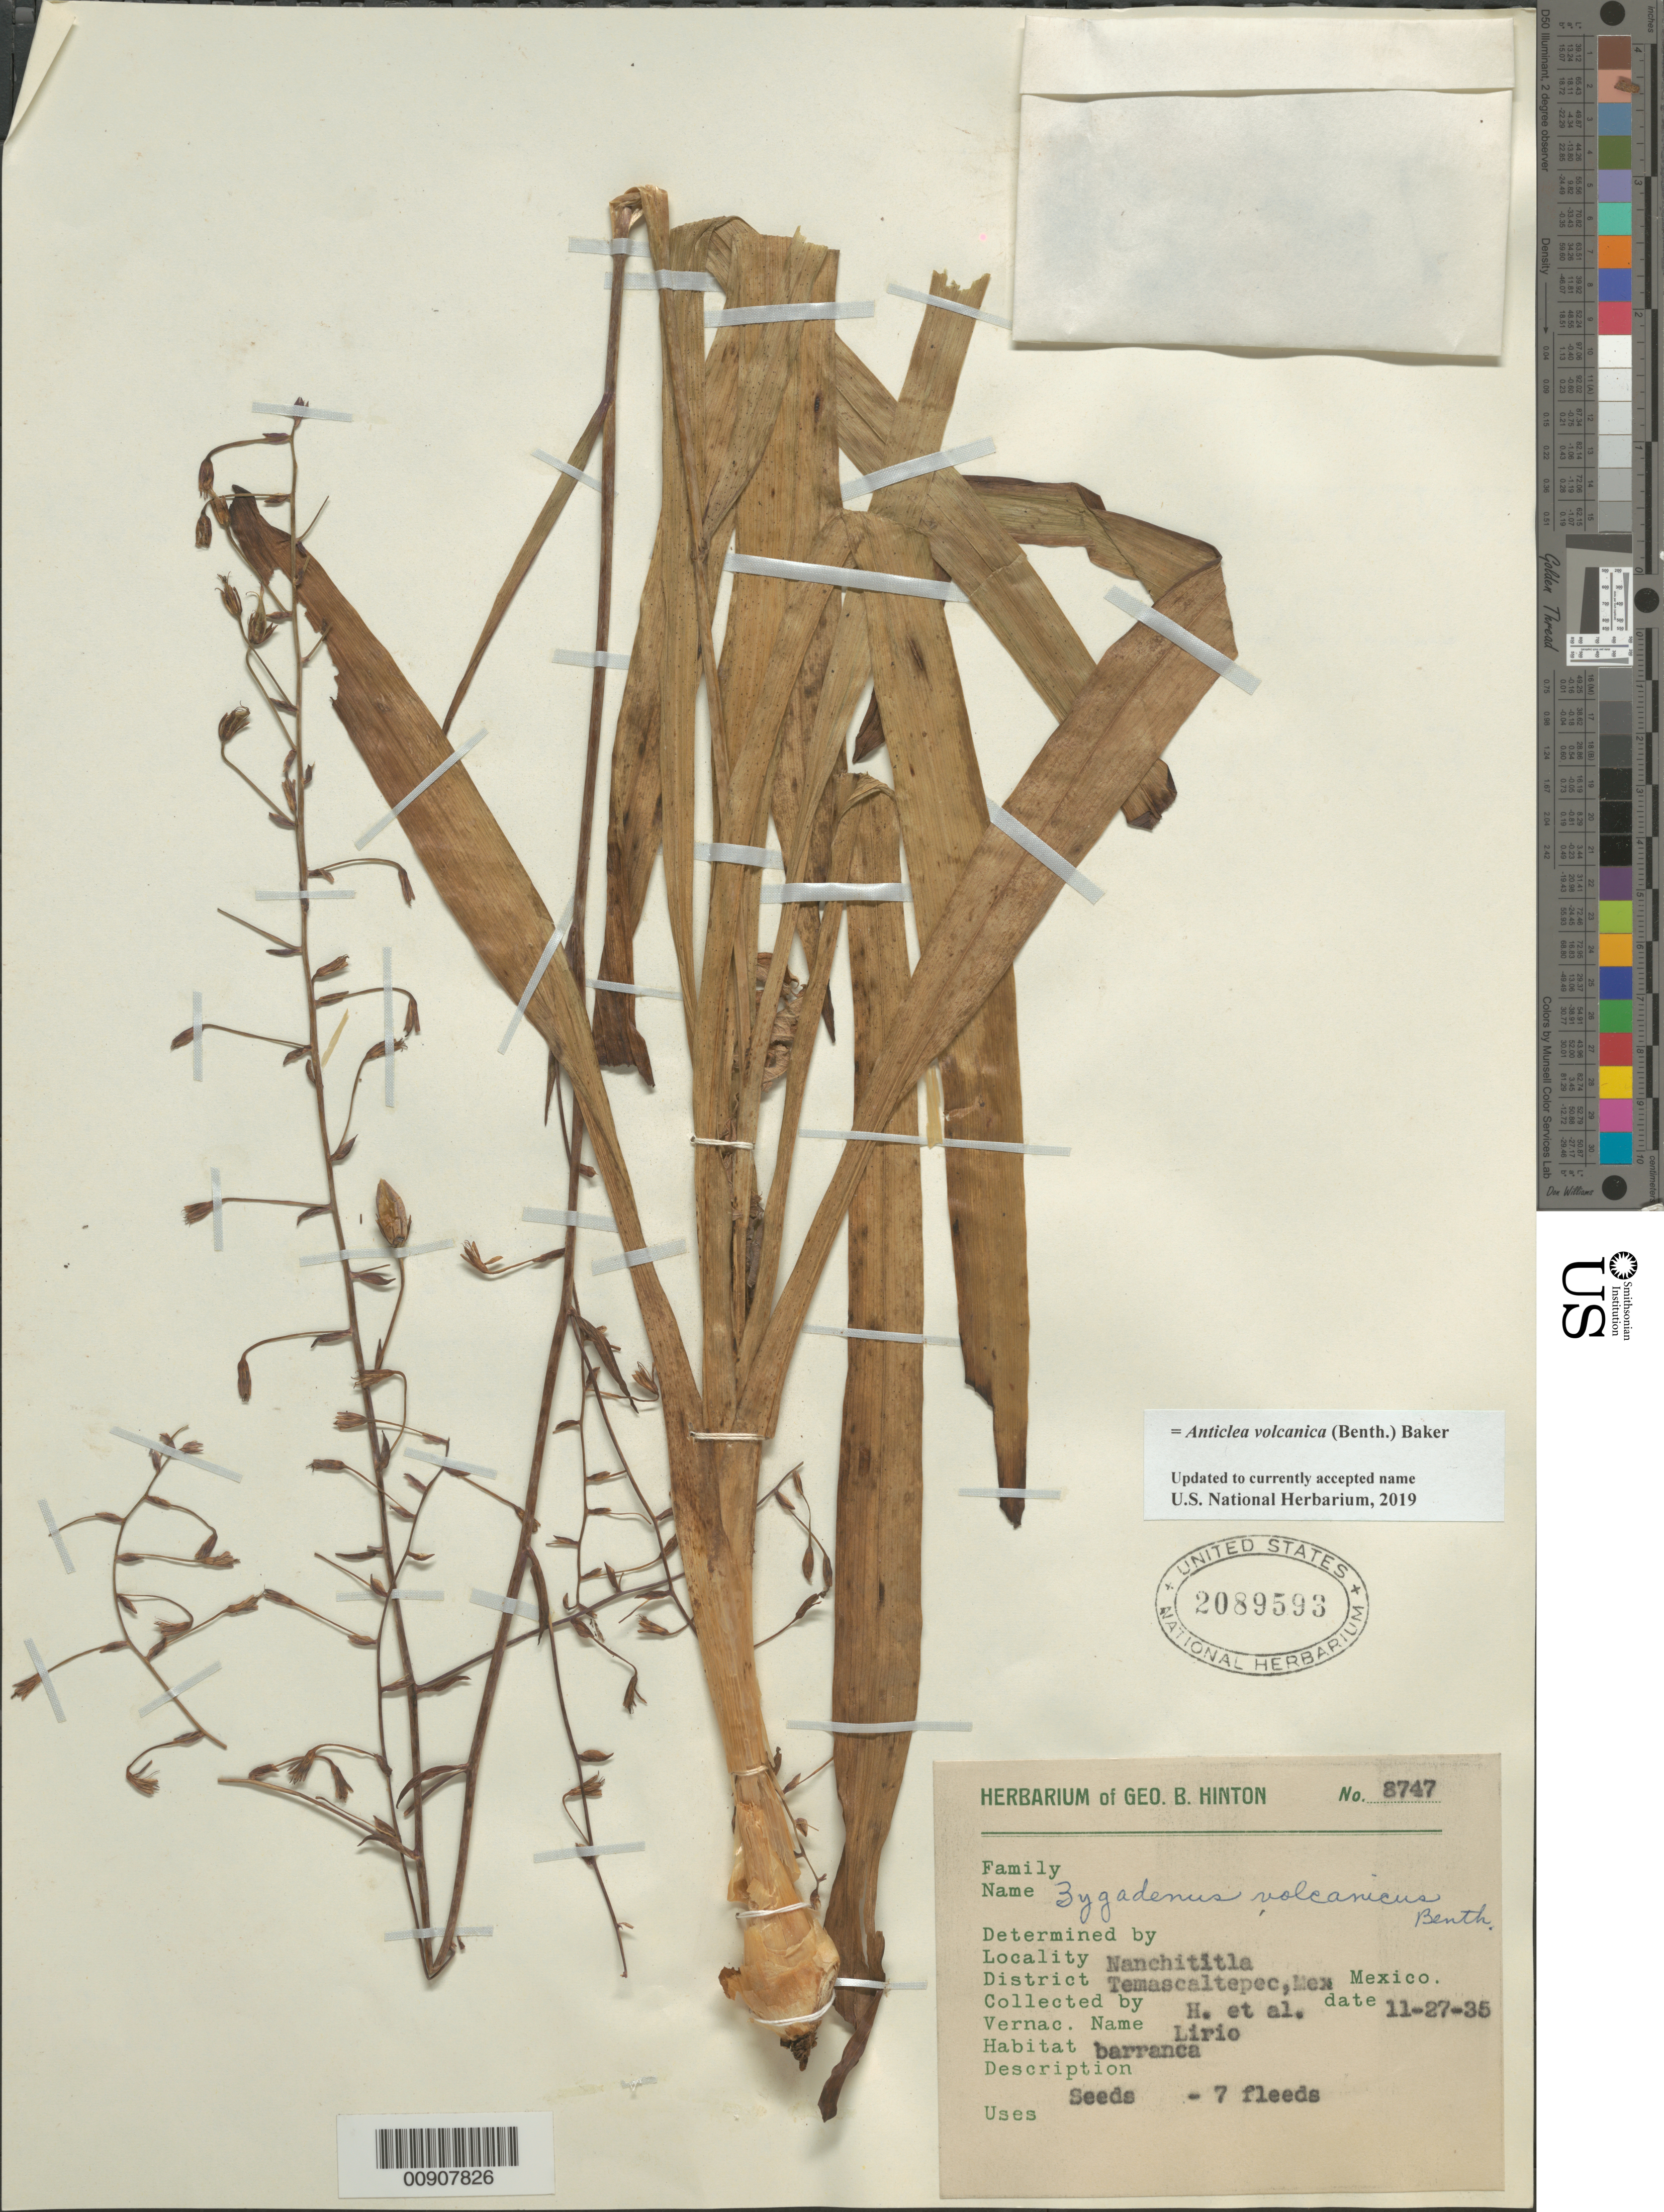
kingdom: Plantae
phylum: Tracheophyta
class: Liliopsida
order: Liliales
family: Melanthiaceae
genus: Anticlea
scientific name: Anticlea volcanica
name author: (Benth.) Baker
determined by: Strong, Mark T., (BOT), Smithsonian Institution - National Museum of Natural History (UNITED STATES)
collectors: G. B. Hinton & et al.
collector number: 8747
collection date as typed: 27 Nov 1935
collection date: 1935-11-27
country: Mexico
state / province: México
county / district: Temascaltepec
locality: Nanchititla, District Temascaltepec, State of Mexico.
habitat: Barranca.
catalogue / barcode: US 2089593